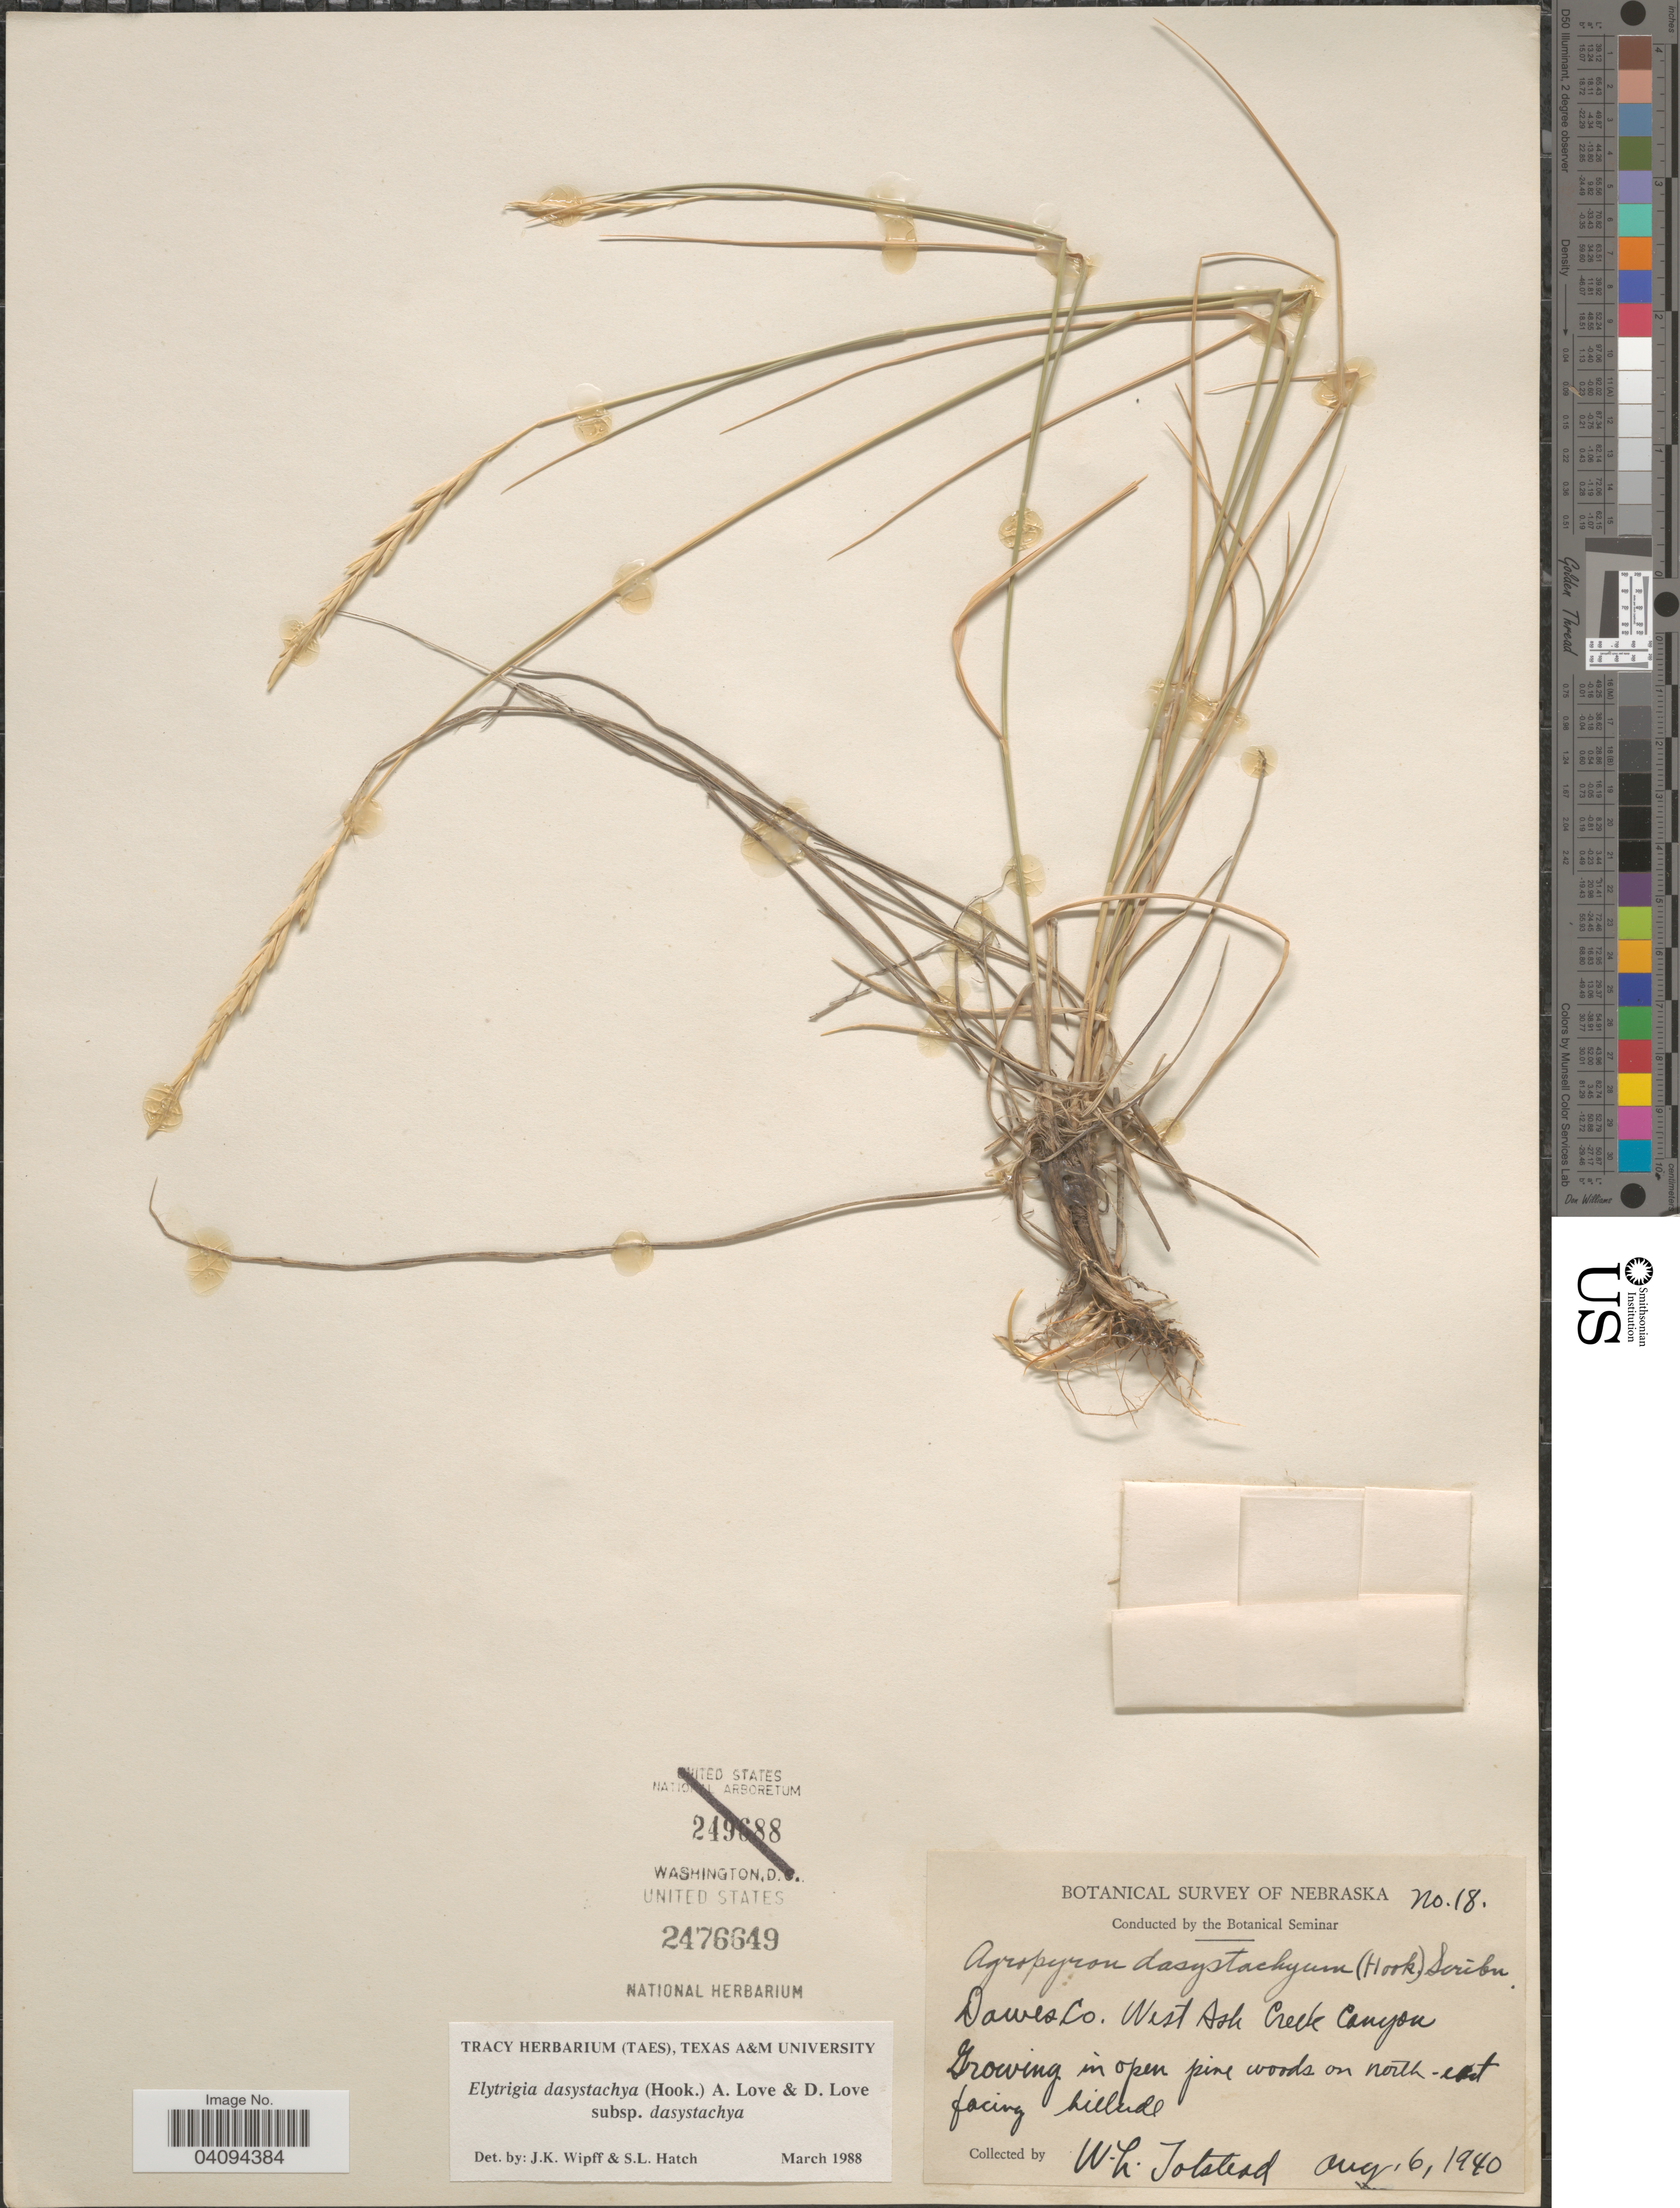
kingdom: Plantae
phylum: Tracheophyta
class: Liliopsida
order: Poales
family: Poaceae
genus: Elymus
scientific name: Elymus lanceolatus subsp. lanceolatus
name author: (Scribn. & J.G. Sm.) Gould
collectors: W. Tolstead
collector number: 18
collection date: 1940-08-06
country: United States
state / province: Nebraska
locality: Botanical Survey of Nebraska. Dawes Co. West Ash Creek Canyon. Growing in open pine woods on north-east facing hillside.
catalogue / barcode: US 2476649